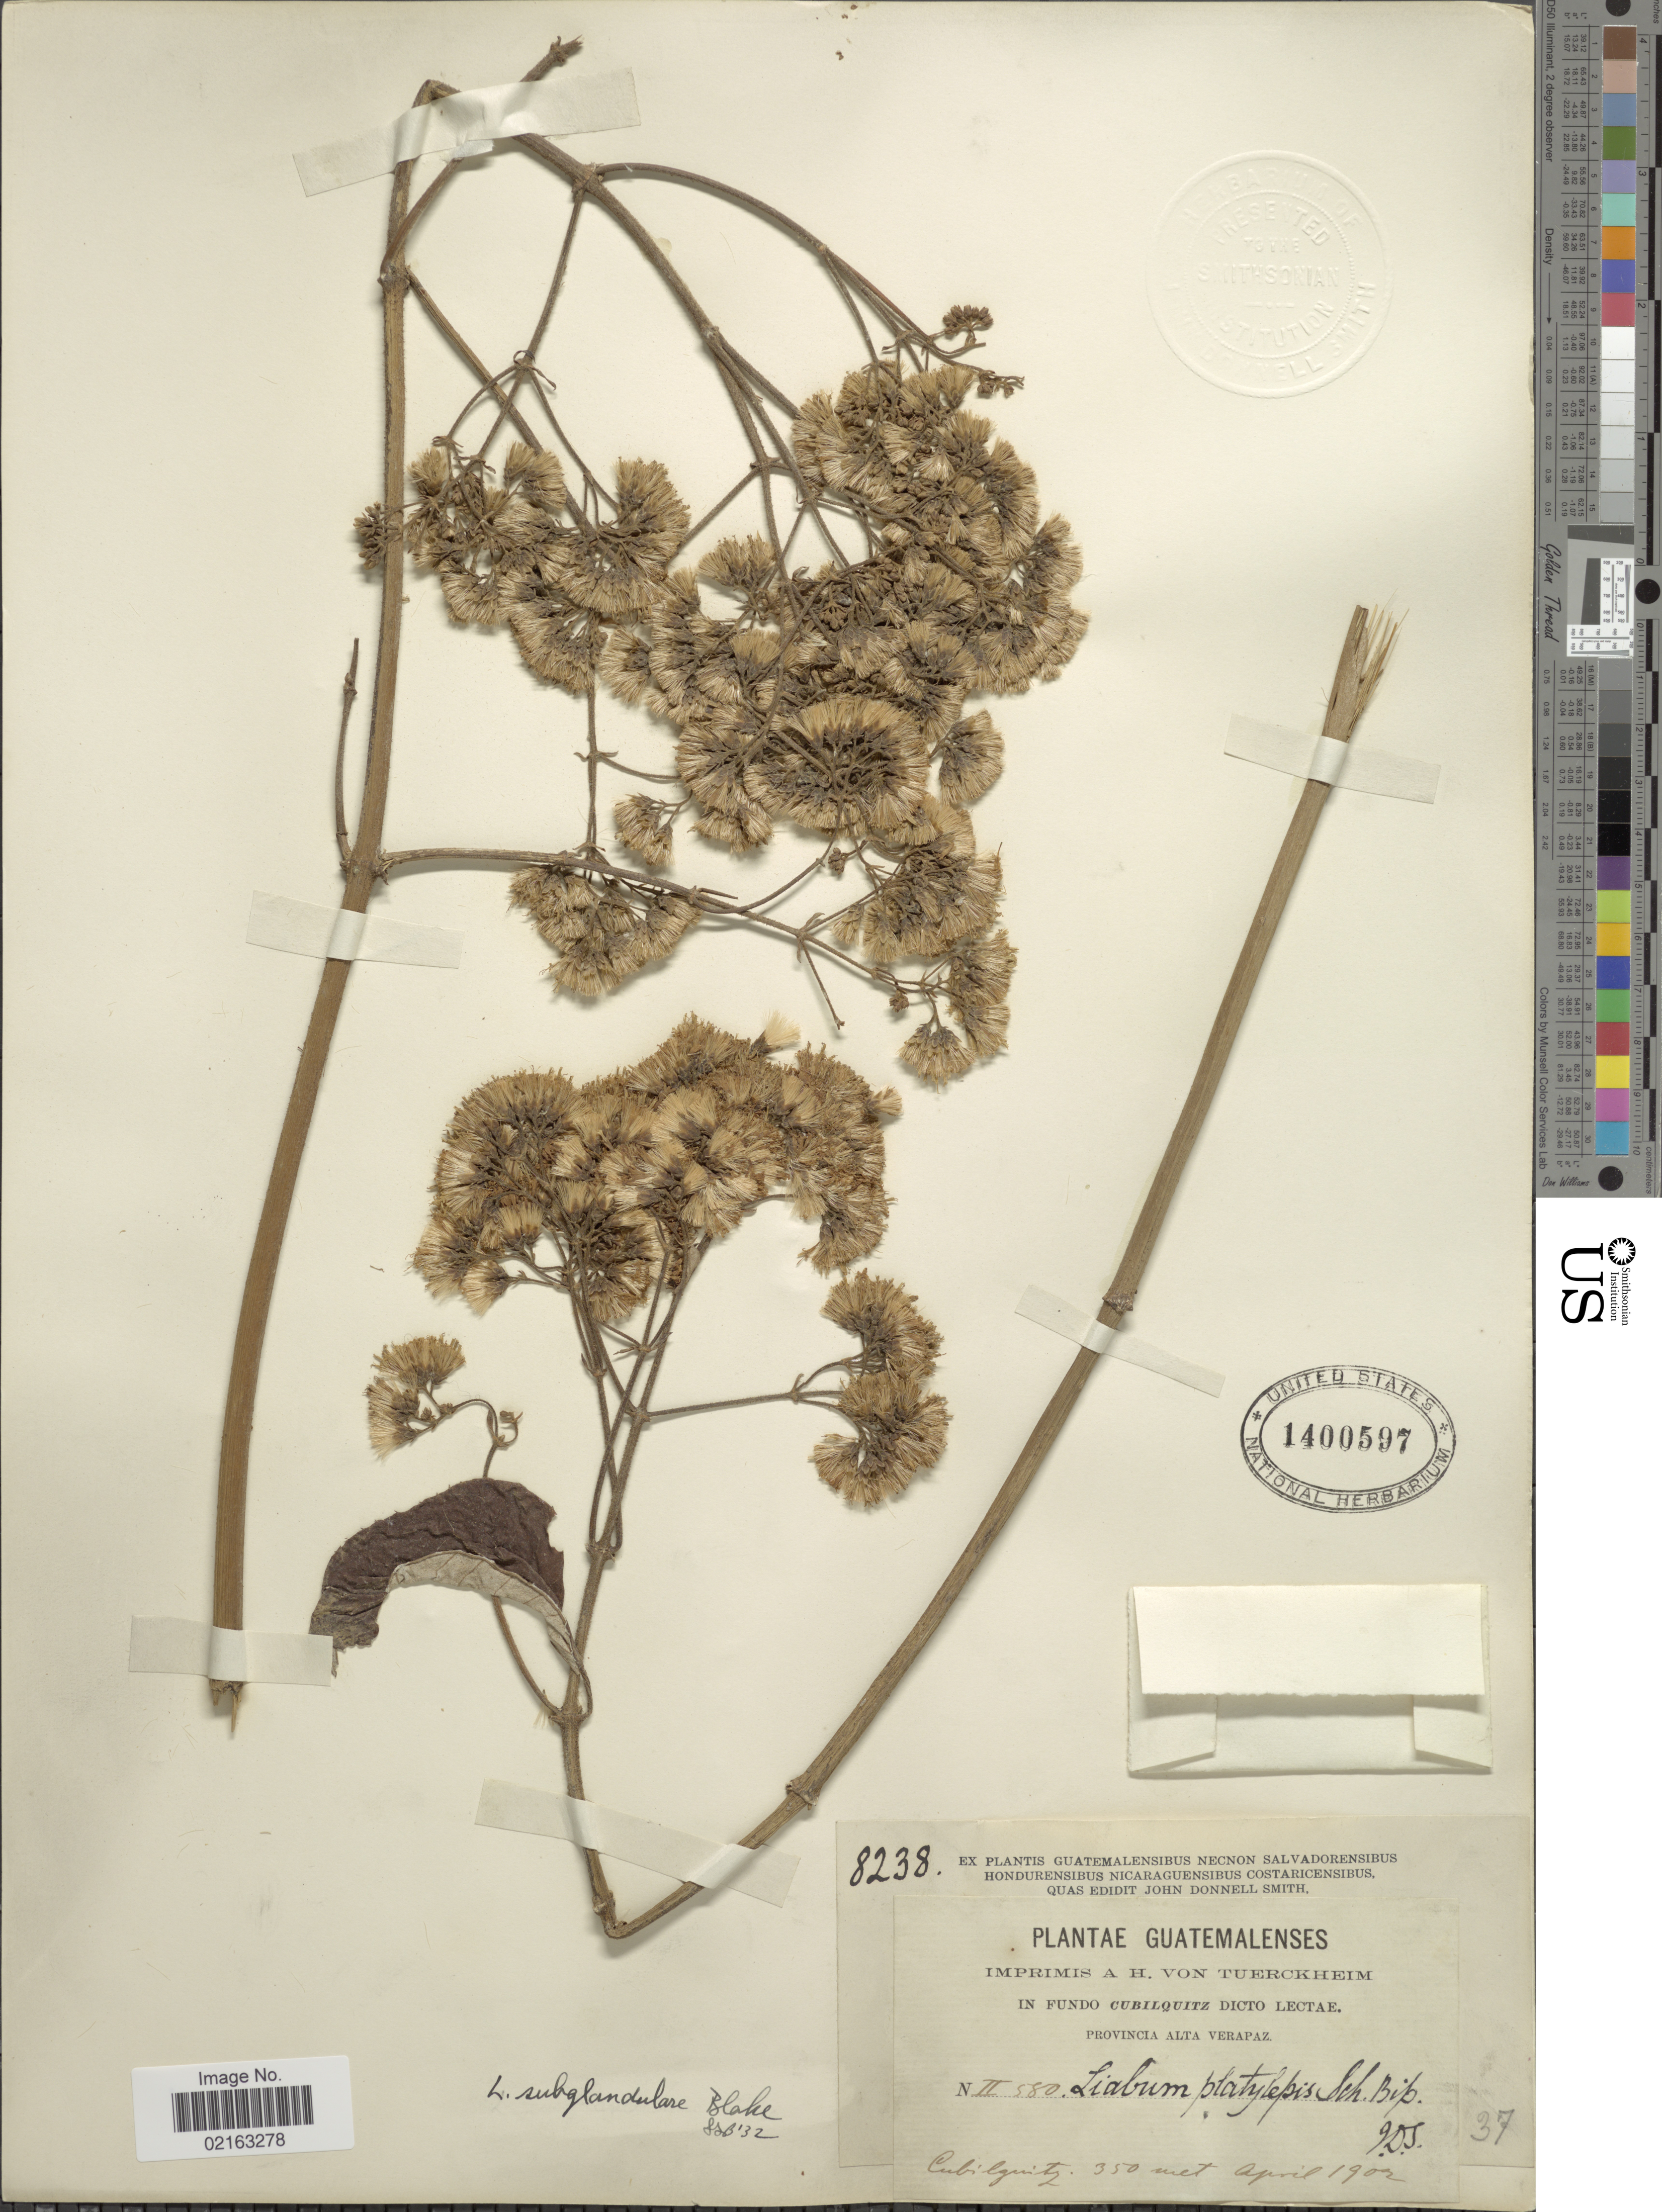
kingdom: Plantae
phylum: Tracheophyta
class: Magnoliopsida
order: Asterales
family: Asteraceae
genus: Sinclairia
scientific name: Sinclairia deamii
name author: (B.L. Rob. & Bartl.) Rydb.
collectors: H. von Tuerckheim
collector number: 8238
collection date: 1902-04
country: Guatemala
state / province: Alta Verapaz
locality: Provincia Alta Verapaz. Cubilquitz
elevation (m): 350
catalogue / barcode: US 1400597